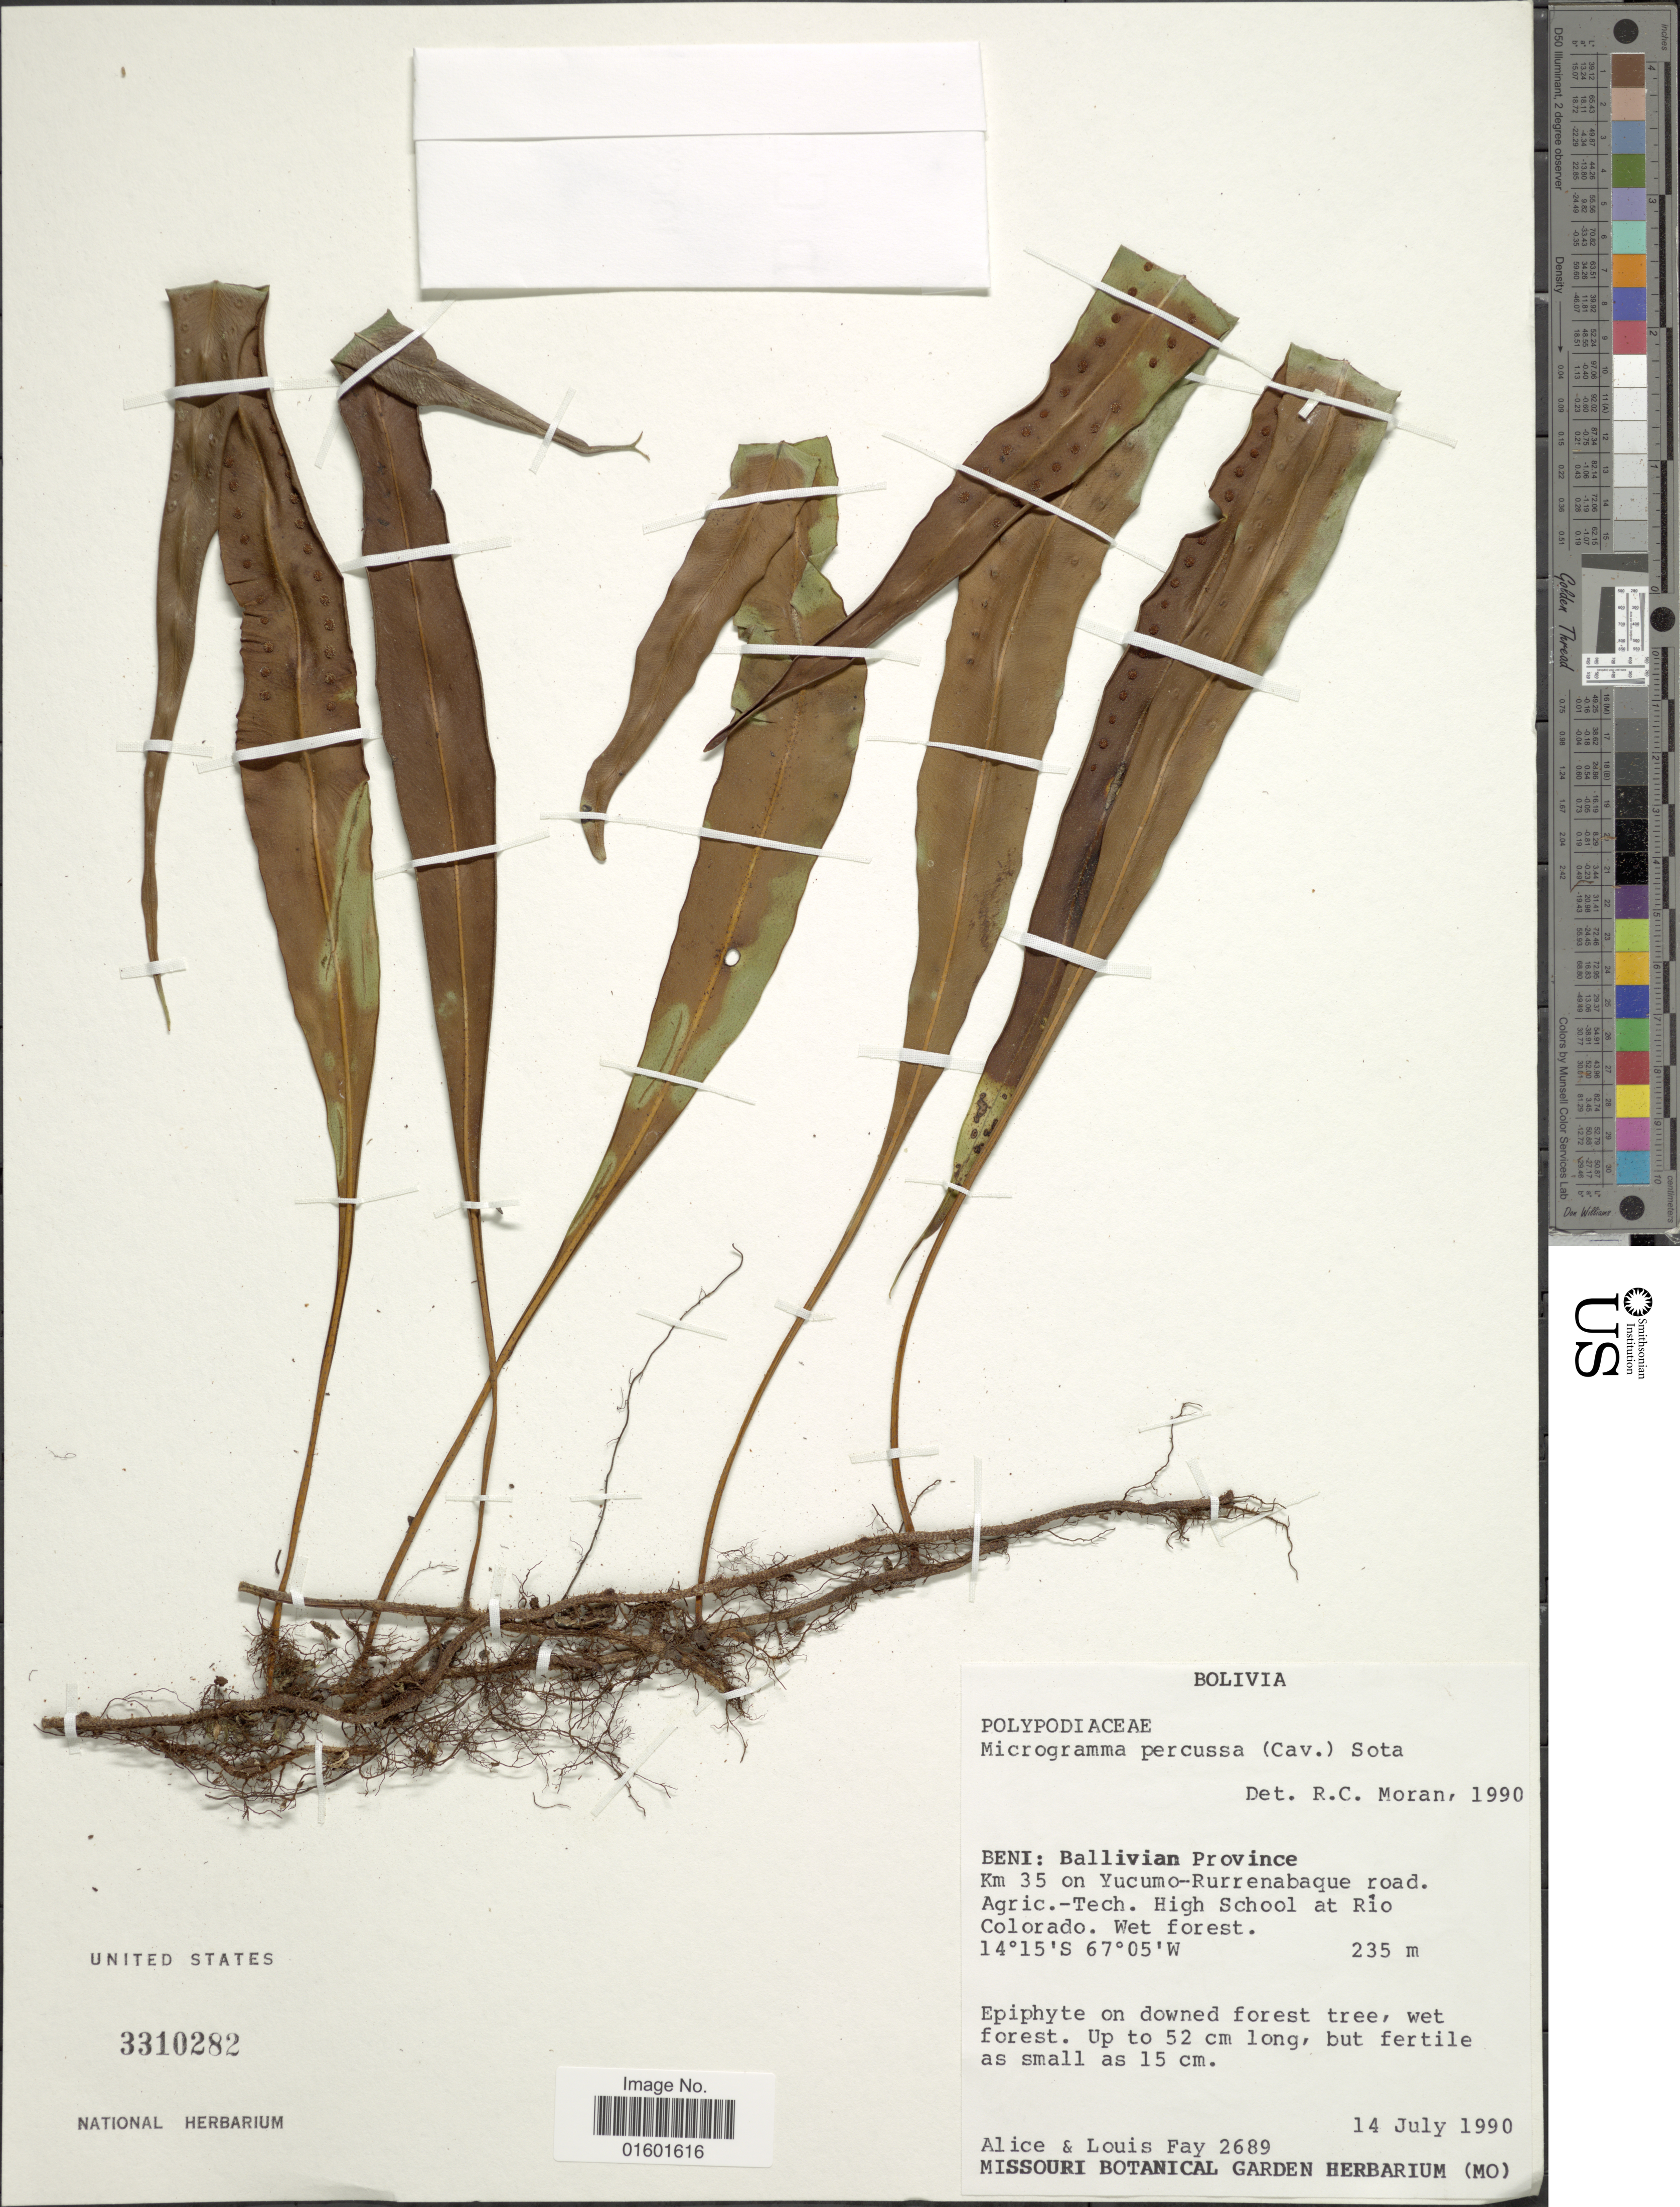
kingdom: Plantae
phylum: Tracheophyta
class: Polypodiopsida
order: Polypodiales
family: Polypodiaceae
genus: Microgramma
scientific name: Microgramma percussa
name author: (Cav.) de la Sota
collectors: A. Fay & L. Fay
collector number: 2689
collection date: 1990-07-14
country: Bolivia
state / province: Beni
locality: Ballivian Province km 35 on Yucumo-Rurrenbabque road. Agric Tech. High School at Rio Colorado. Wet Forest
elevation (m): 235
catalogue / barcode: US 3310282